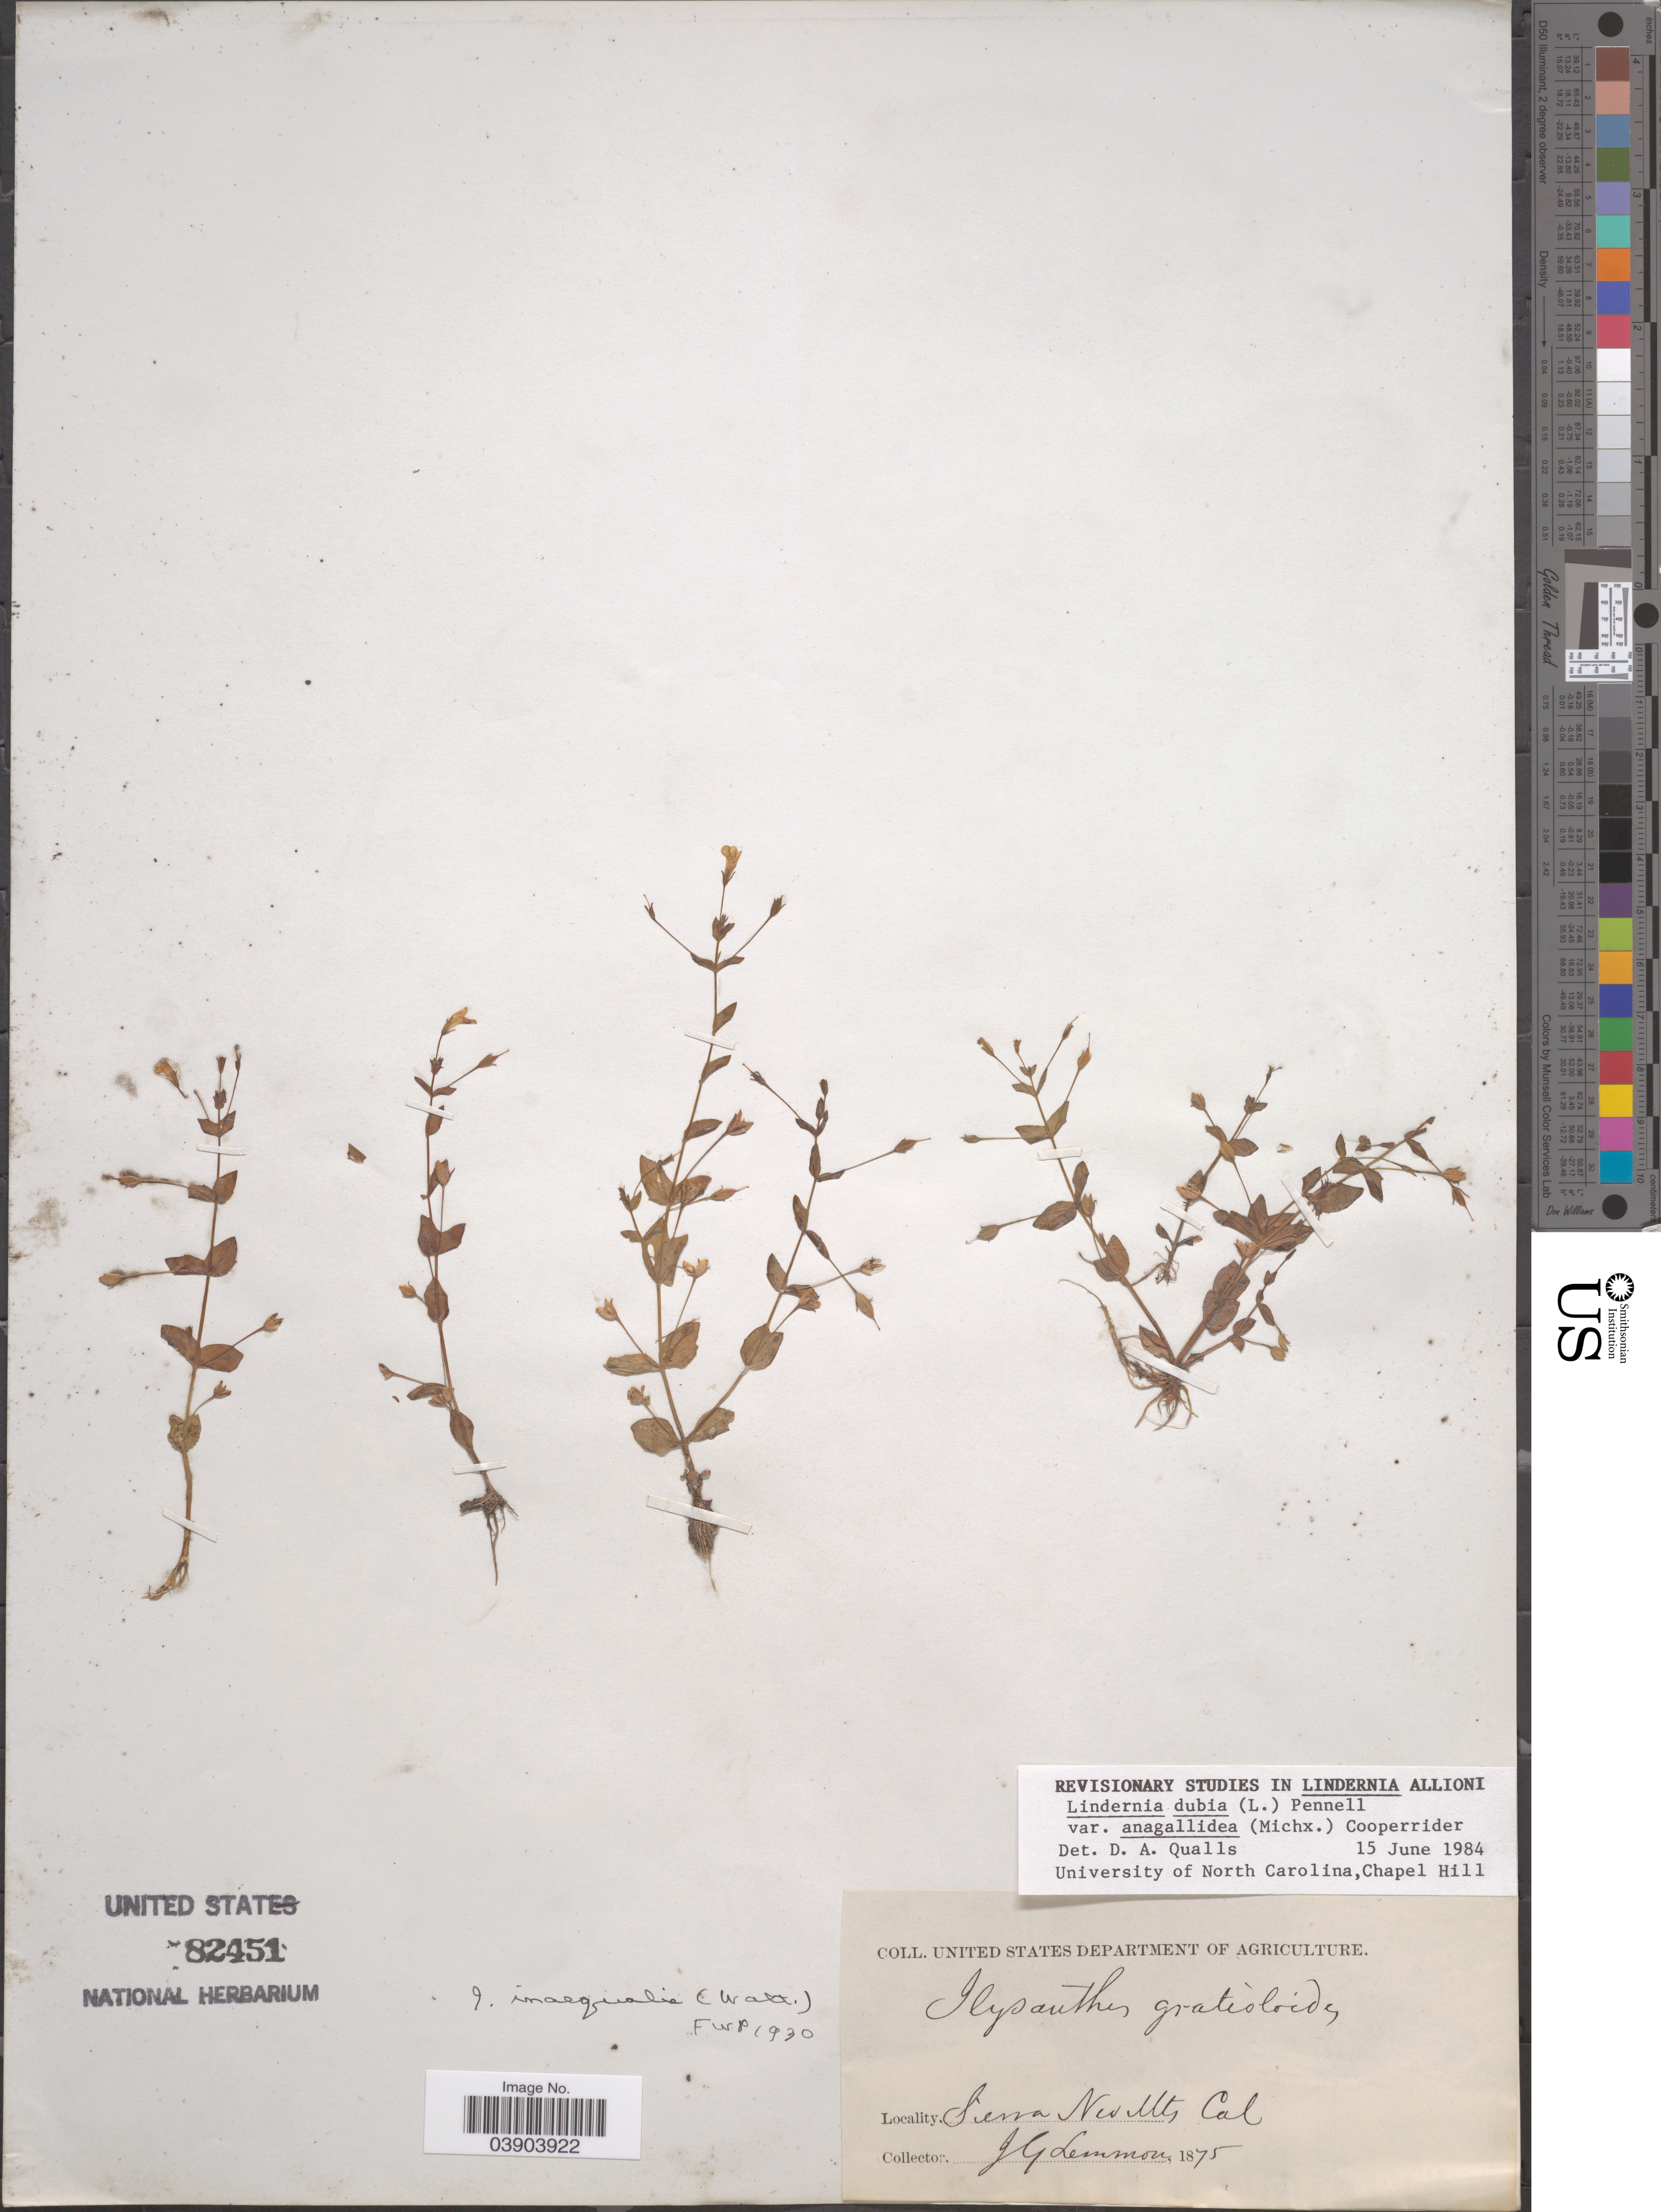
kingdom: Plantae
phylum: Tracheophyta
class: Magnoliopsida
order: Lamiales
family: Linderniaceae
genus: Lindernia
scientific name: Lindernia dubia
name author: (L.) Pennell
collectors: J. Lemmon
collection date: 1875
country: United States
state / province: California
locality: Sierra Nev Mts.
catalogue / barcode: US 82451